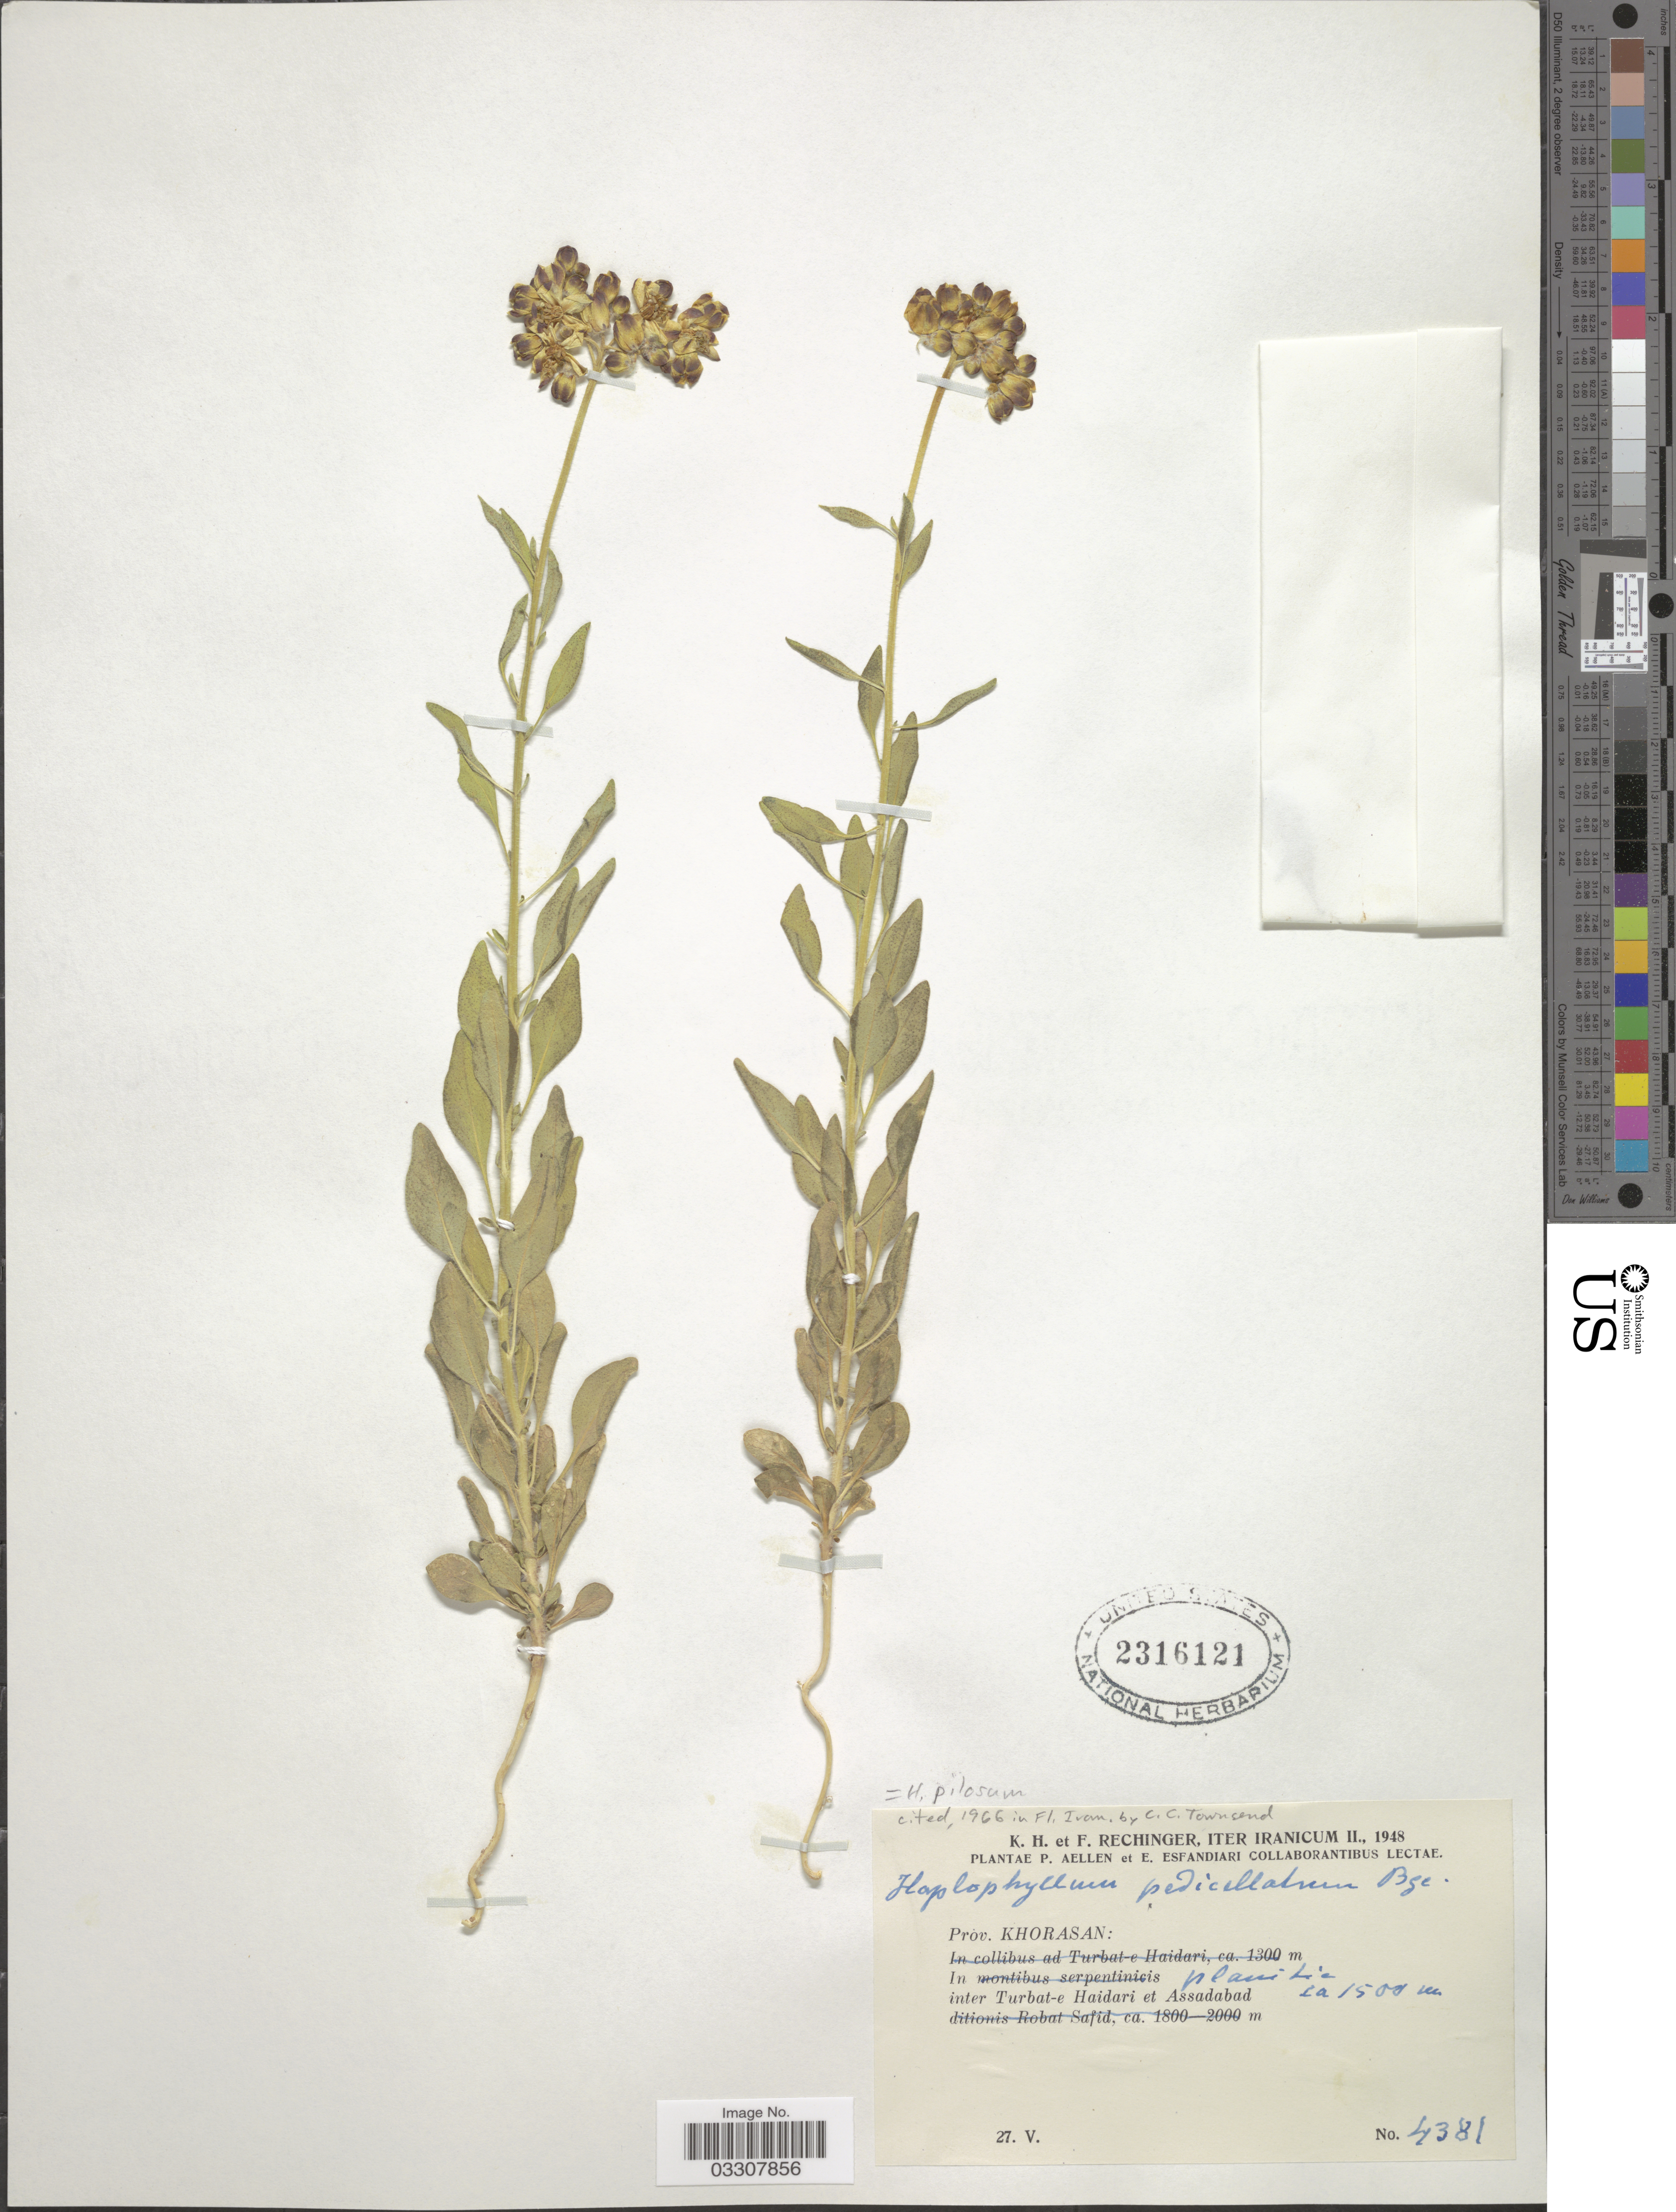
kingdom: Plantae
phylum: Tracheophyta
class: Magnoliopsida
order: Sapindales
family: Rutaceae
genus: Haplophyllum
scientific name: Haplophyllum pedicellatum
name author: Bunge ex Boiss.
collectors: K. H. Rechinger & F. Rechinger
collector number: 4381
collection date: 1948-05-27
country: Iran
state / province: Khorasan [obsolete]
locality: Iter Iranicum. Prov. Khorasan: inter Turbat-e Haidari et Assadabad.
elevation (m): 1500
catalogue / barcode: US 2316121